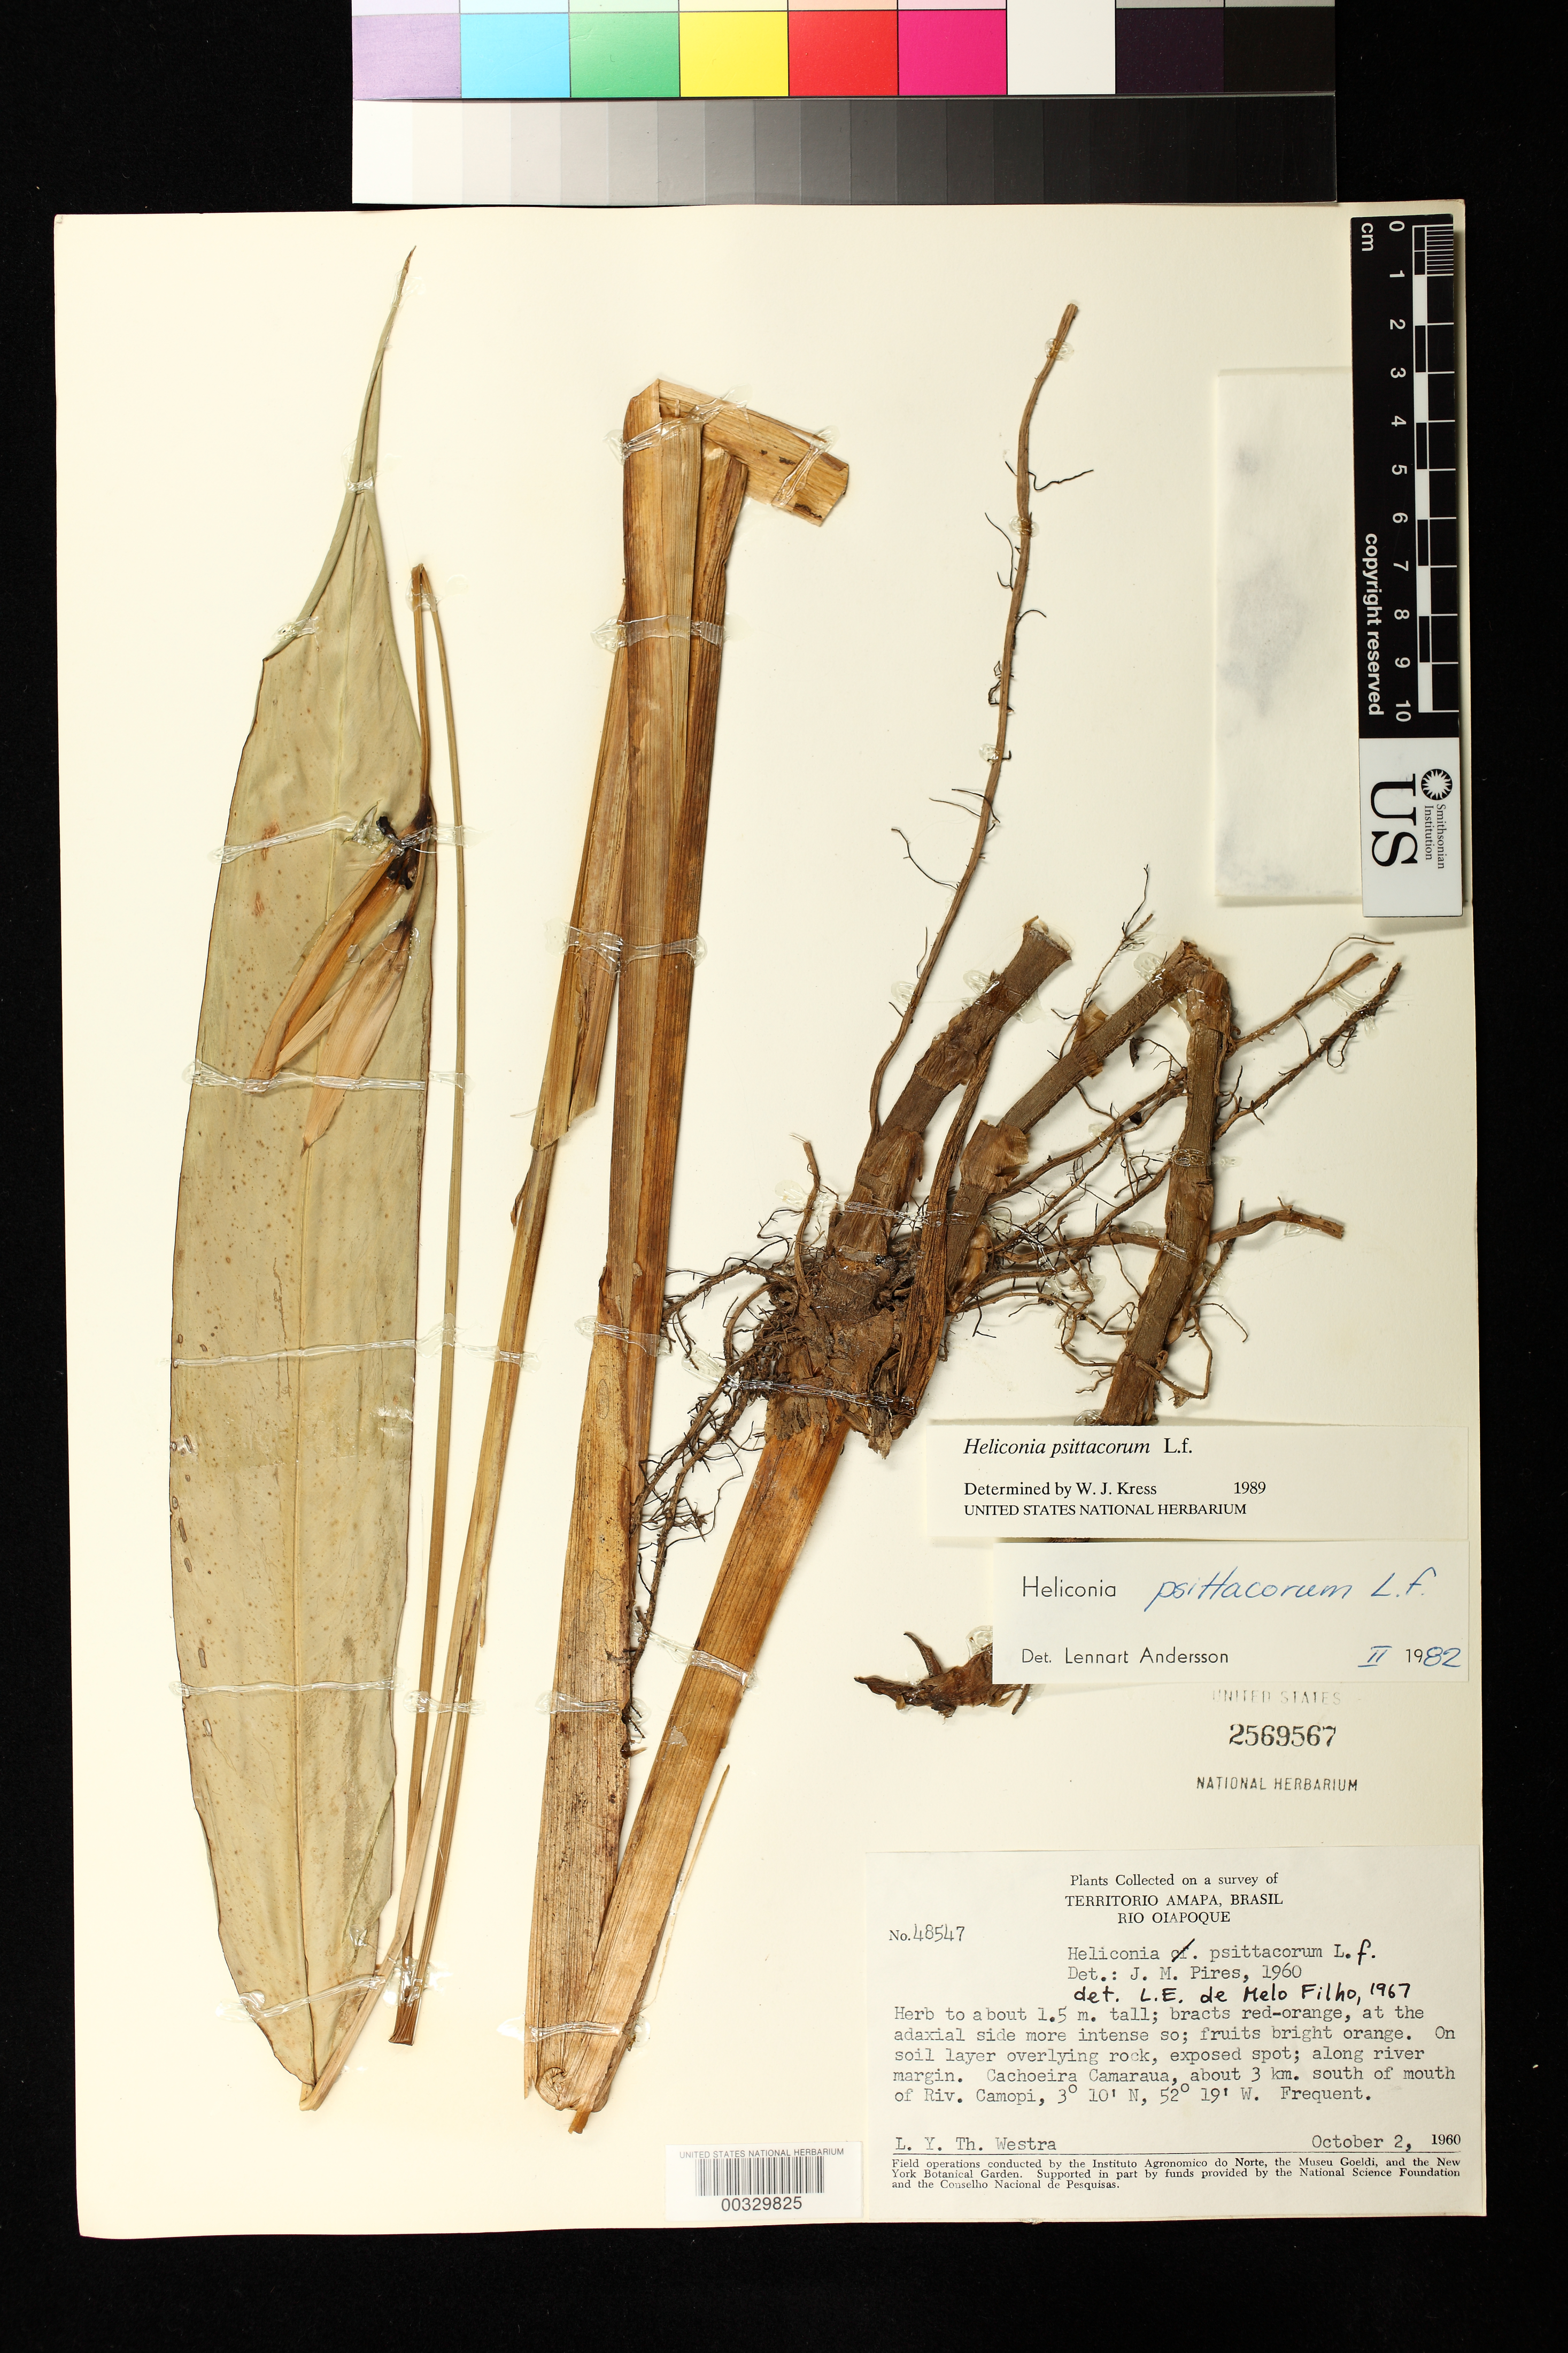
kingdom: Plantae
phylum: Tracheophyta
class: Liliopsida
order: Zingiberales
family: Heliconiaceae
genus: Heliconia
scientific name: Heliconia psittacorum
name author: L. f.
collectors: L. Y. T. Westra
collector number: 48547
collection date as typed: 02 Oct 1960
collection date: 1960-10-02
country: Brazil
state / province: Amapá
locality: Rio oiapoque, cachoeira camaraua, about 3 km s of mouth of riv. camopi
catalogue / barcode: US 2569567